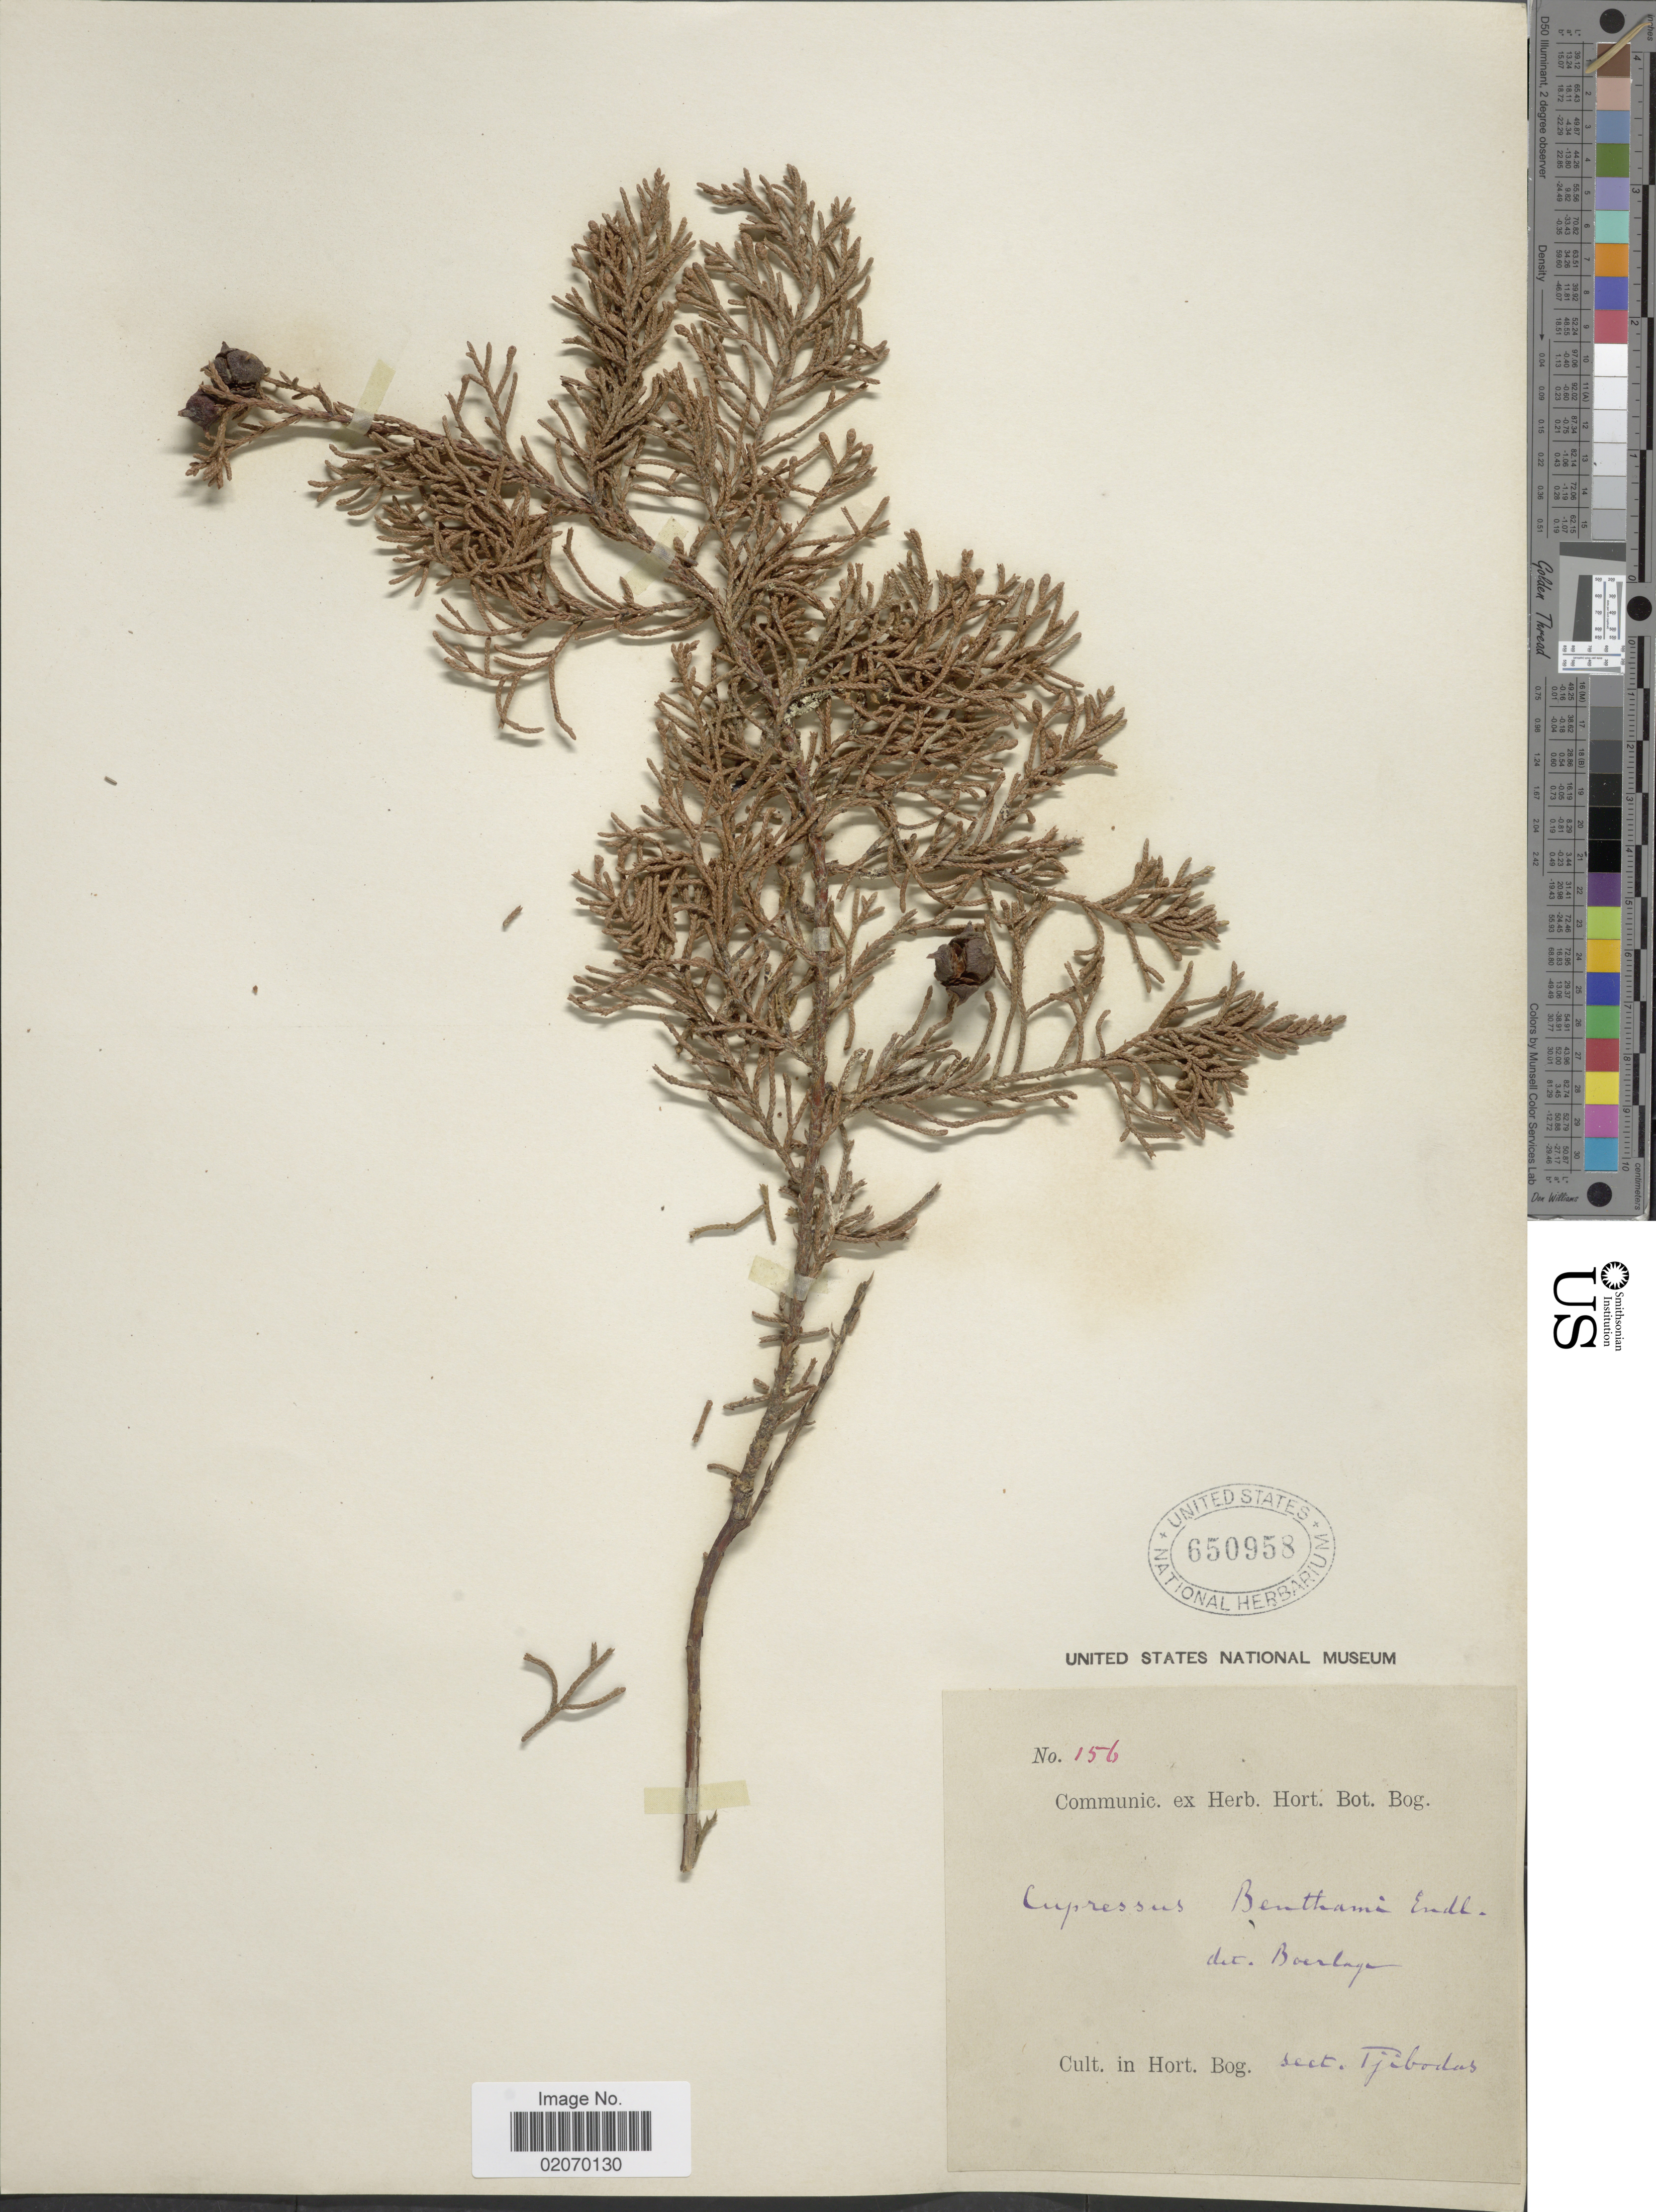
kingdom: Plantae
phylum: Tracheophyta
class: Pinopsida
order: Pinales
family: Cupressaceae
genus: Hesperocyparis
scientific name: Hesperocyparis benthamii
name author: (Endl.) Bartel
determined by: (US) Smithsonian Institution - National Museum of Natural History - Department of Botany (UNITED STATES)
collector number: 156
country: Indonesia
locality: Hort. Bog. Sect. Tjibodas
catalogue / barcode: US 650958